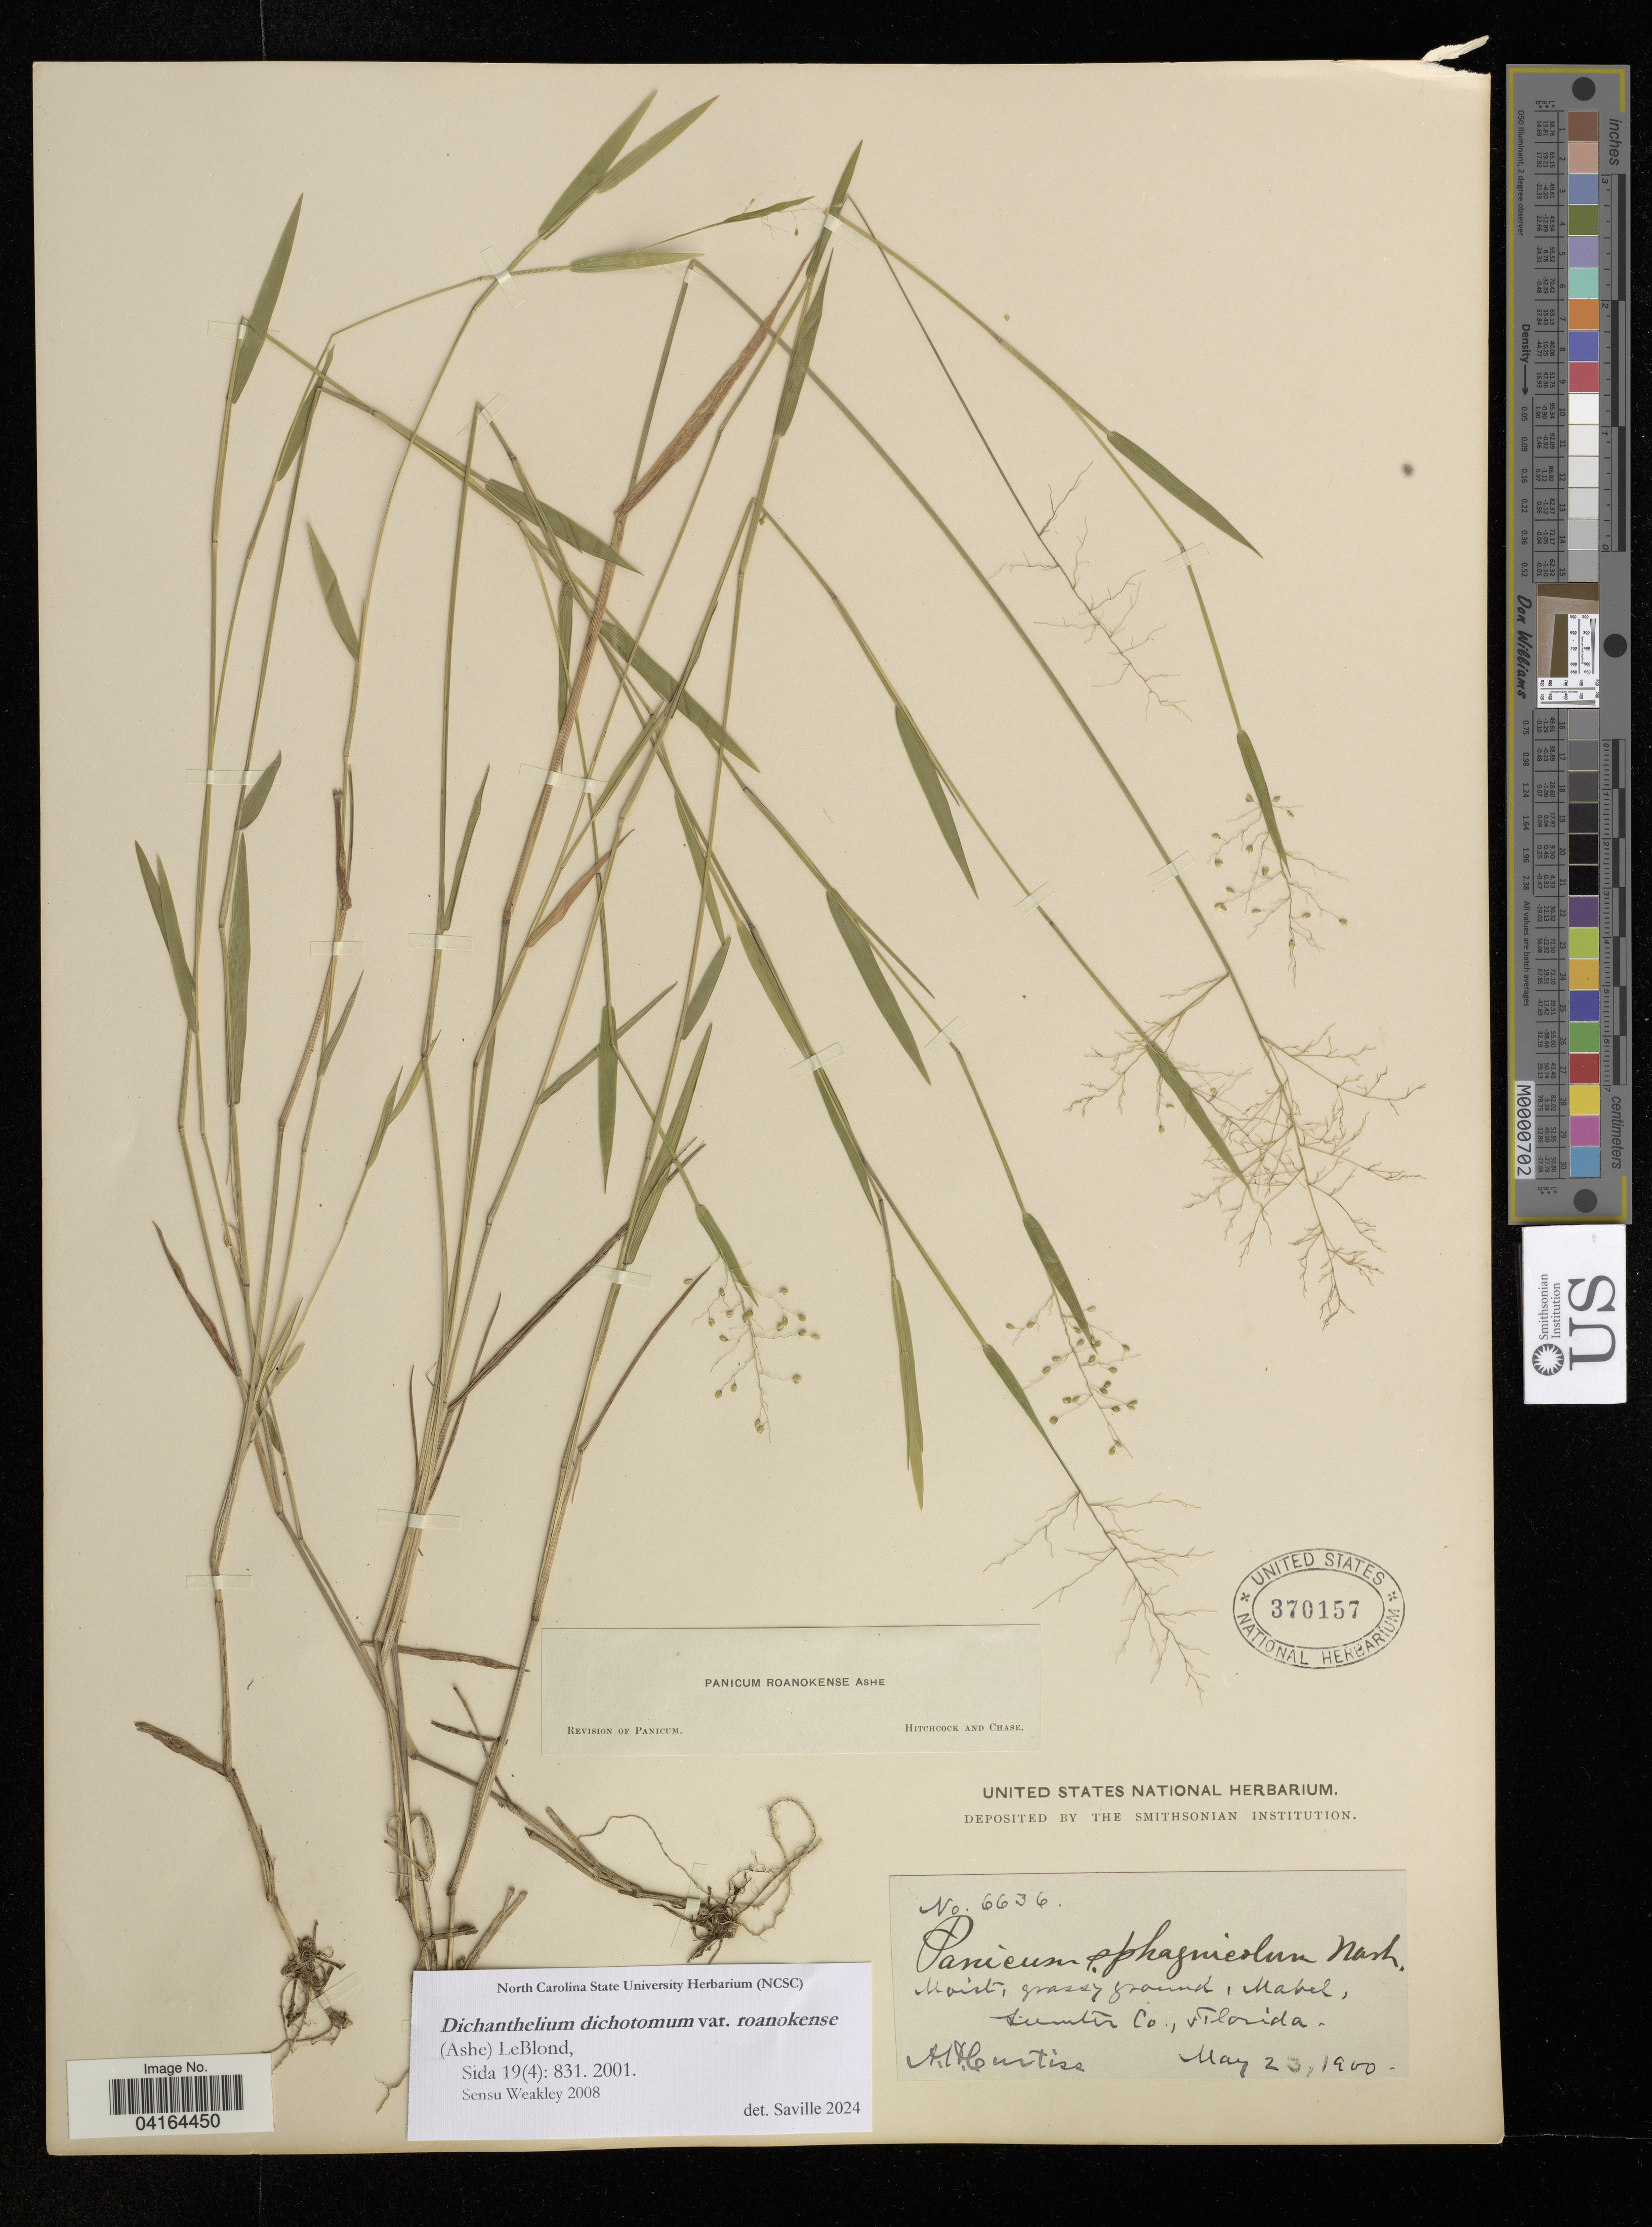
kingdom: Plantae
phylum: Tracheophyta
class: Liliopsida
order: Poales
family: Poaceae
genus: Dichanthelium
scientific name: Dichanthelium dichotomum var. roanokense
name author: (Ashe) LeBlond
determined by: Saville, A. C., (NCSC), North Carolina State University (UNITED STATES)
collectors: A. H. Curtiss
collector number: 6636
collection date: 1900-05-23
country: United States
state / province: Florida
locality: Mabel, Sumter Co.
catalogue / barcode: US 370157